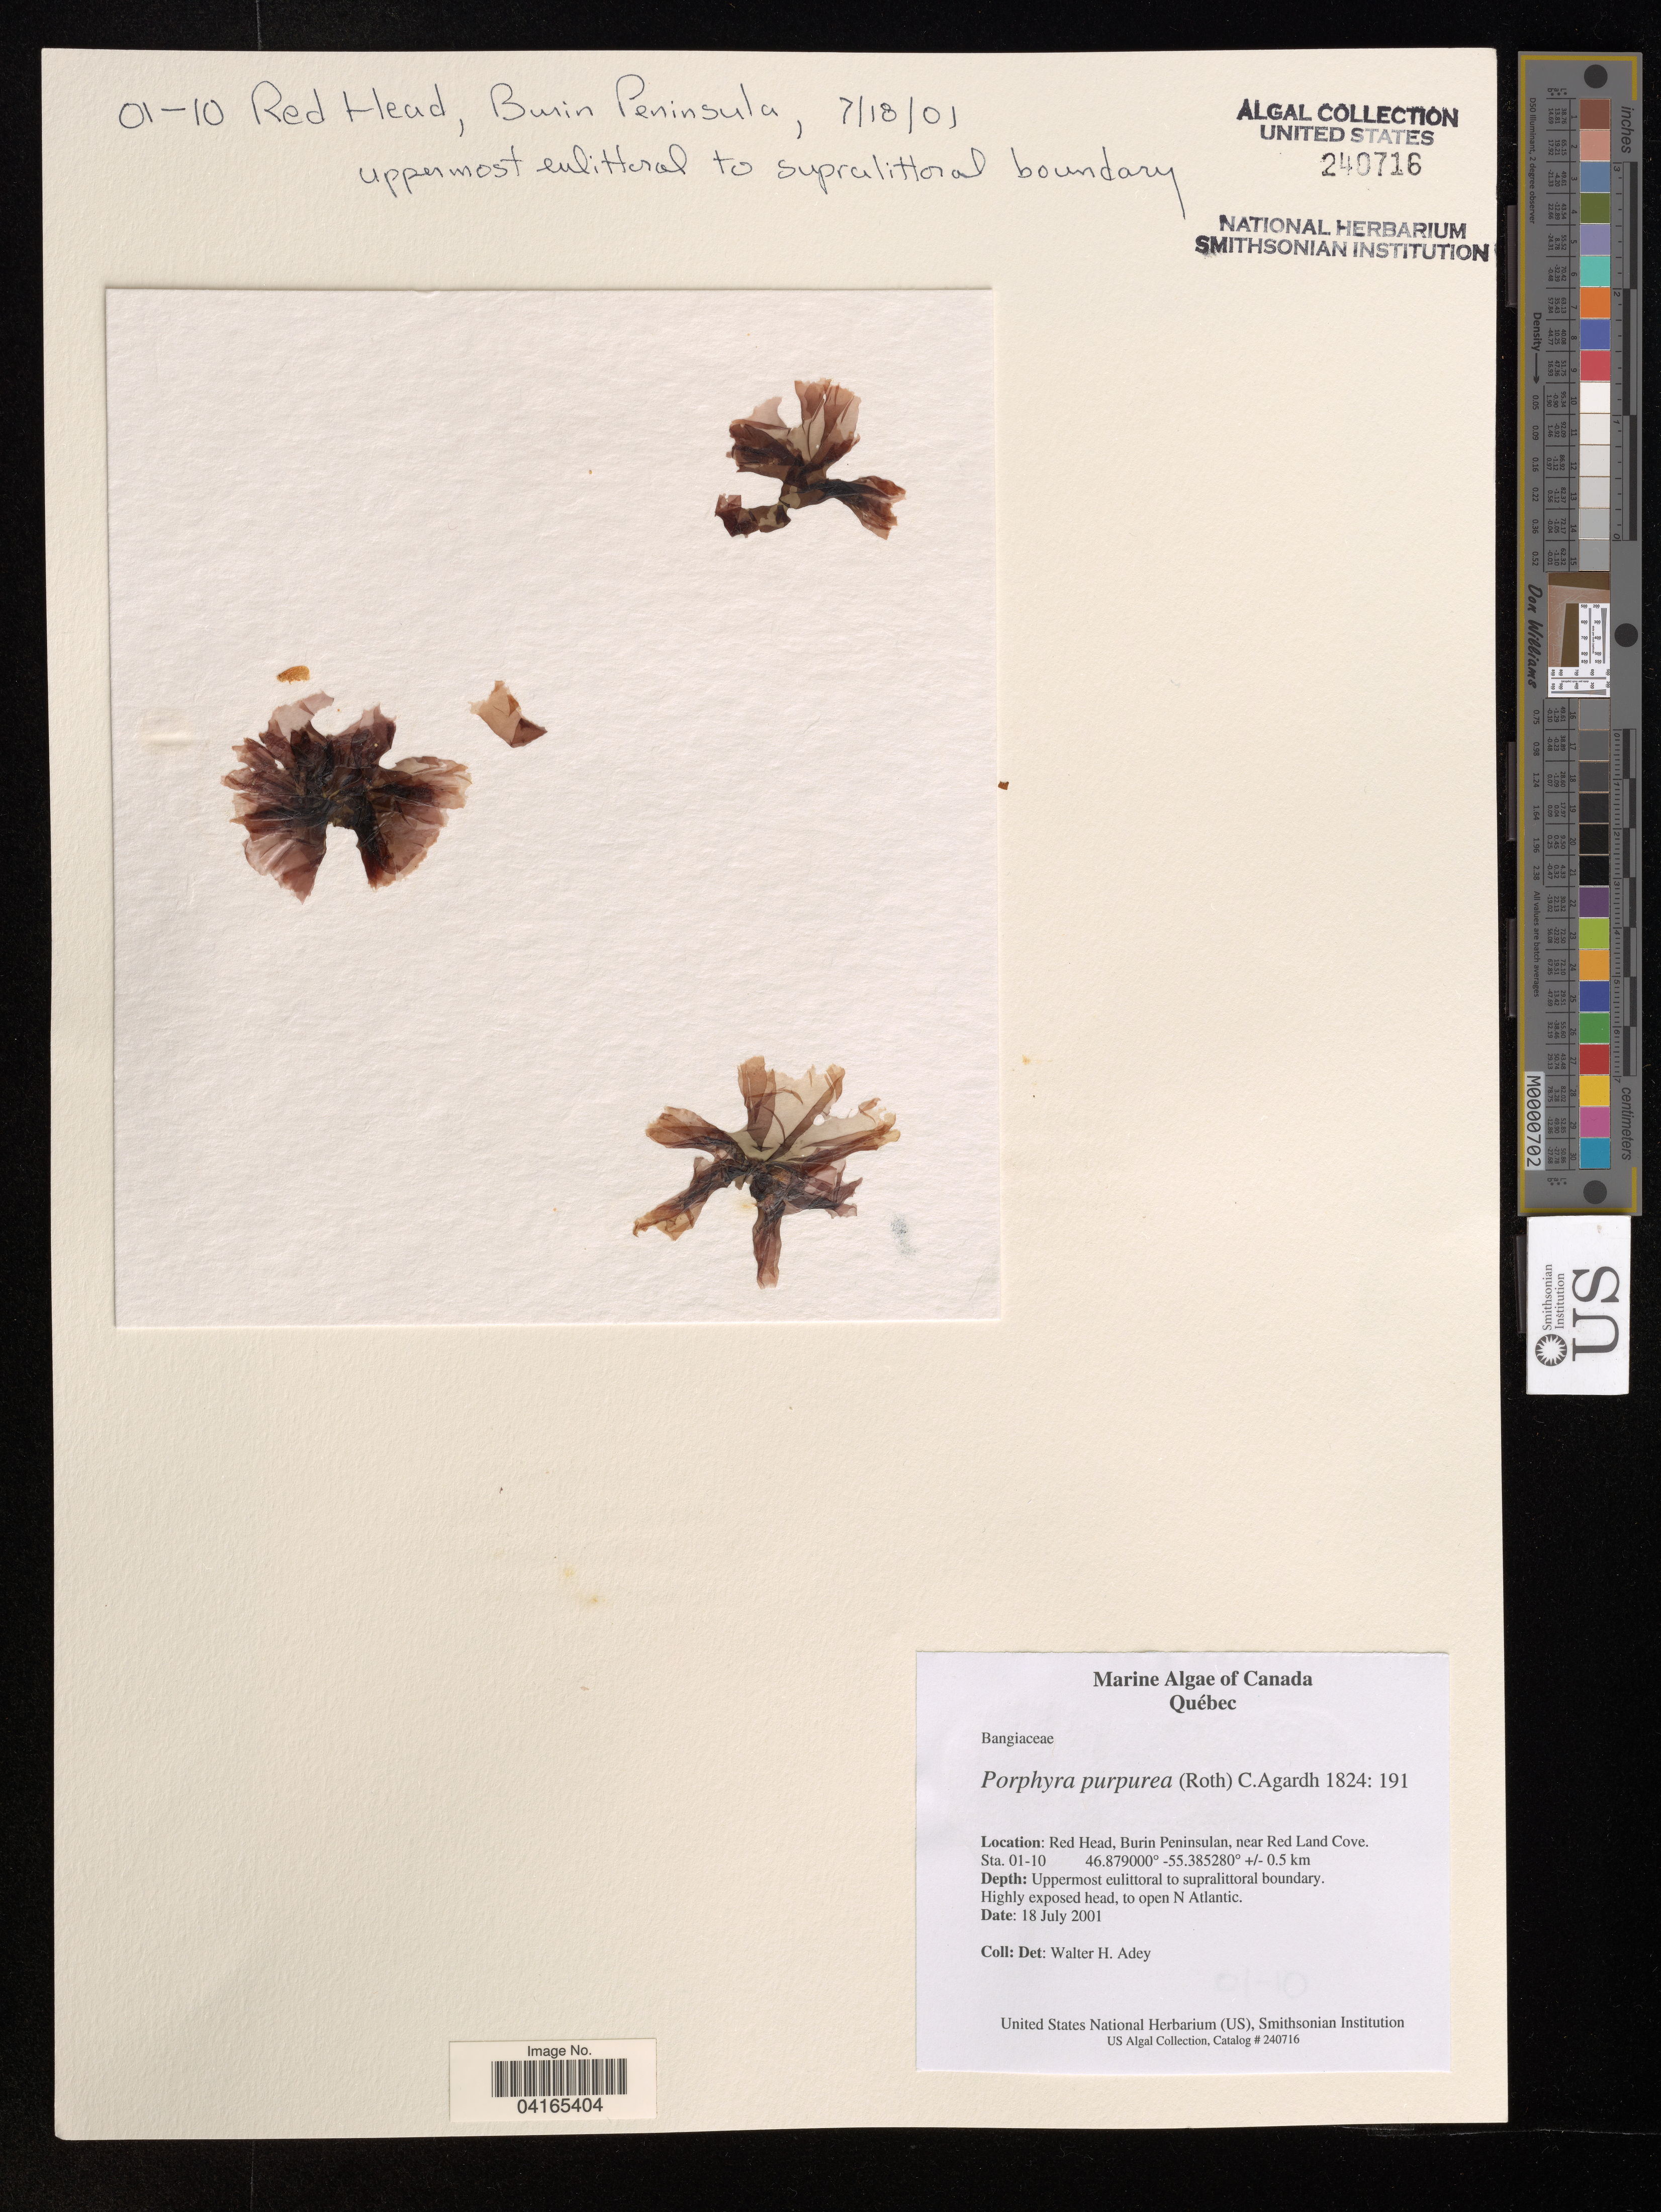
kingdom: Plantae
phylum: Rhodophyta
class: Bangiophyceae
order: Bangiales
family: Bangiaceae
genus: Porphyra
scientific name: Porphyra purpurea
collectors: W. H. Adey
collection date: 2001-07-18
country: Canada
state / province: Newfoundland and Labrador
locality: Red Head, Burin Peninsula, near Red Land Cove. Sta. 01-10.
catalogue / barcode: US 240716